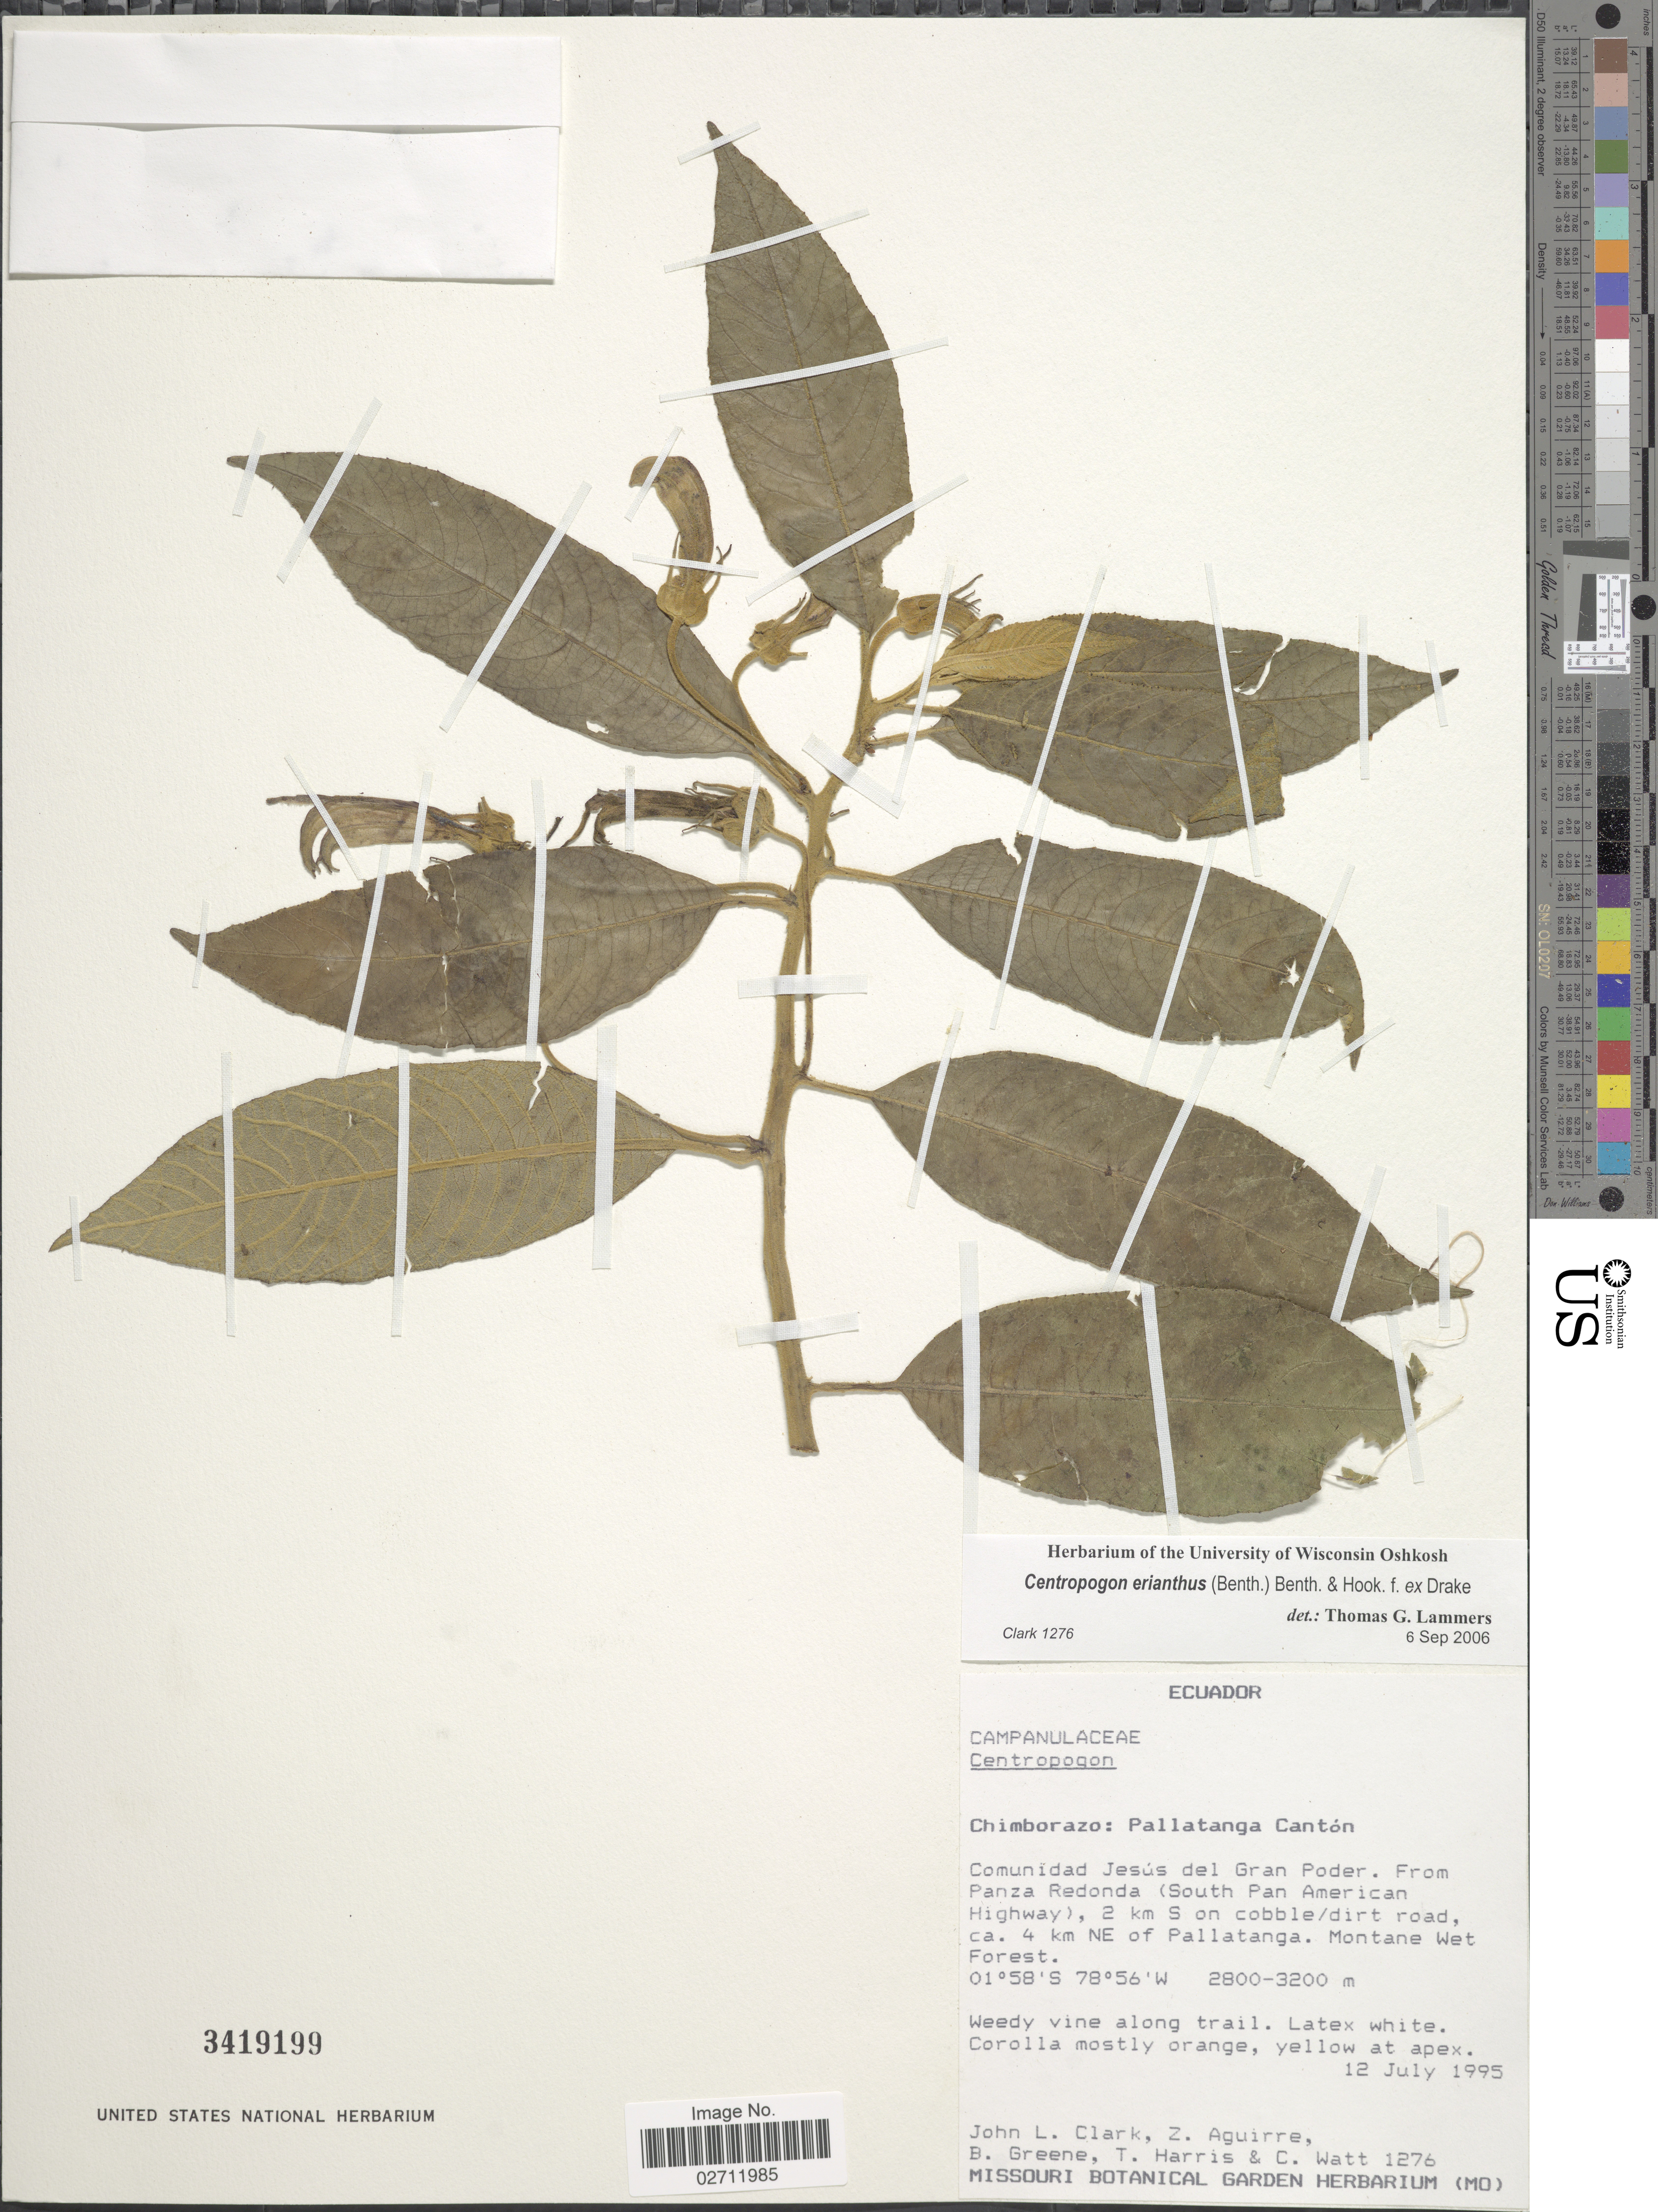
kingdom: Plantae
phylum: Tracheophyta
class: Magnoliopsida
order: Asterales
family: Campanulaceae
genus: Centropogon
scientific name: Centropogon erianthus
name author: (Benth.) Benth. & Hook. f. ex Drake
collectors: J. L. Clark, Z. Aguirre, B. Greene, T. Harris & C. Watt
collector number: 1276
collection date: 1995-07-12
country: Ecuador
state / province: Chimborazo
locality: Pallatanga Canton, Comunidad Jesus del Gran Poder, from Panza Redonda (South Pan American Highway), 2 km S on cobble/dirt road, ca. 4 km NE of Pallatanga.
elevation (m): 2800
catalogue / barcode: US 3419199